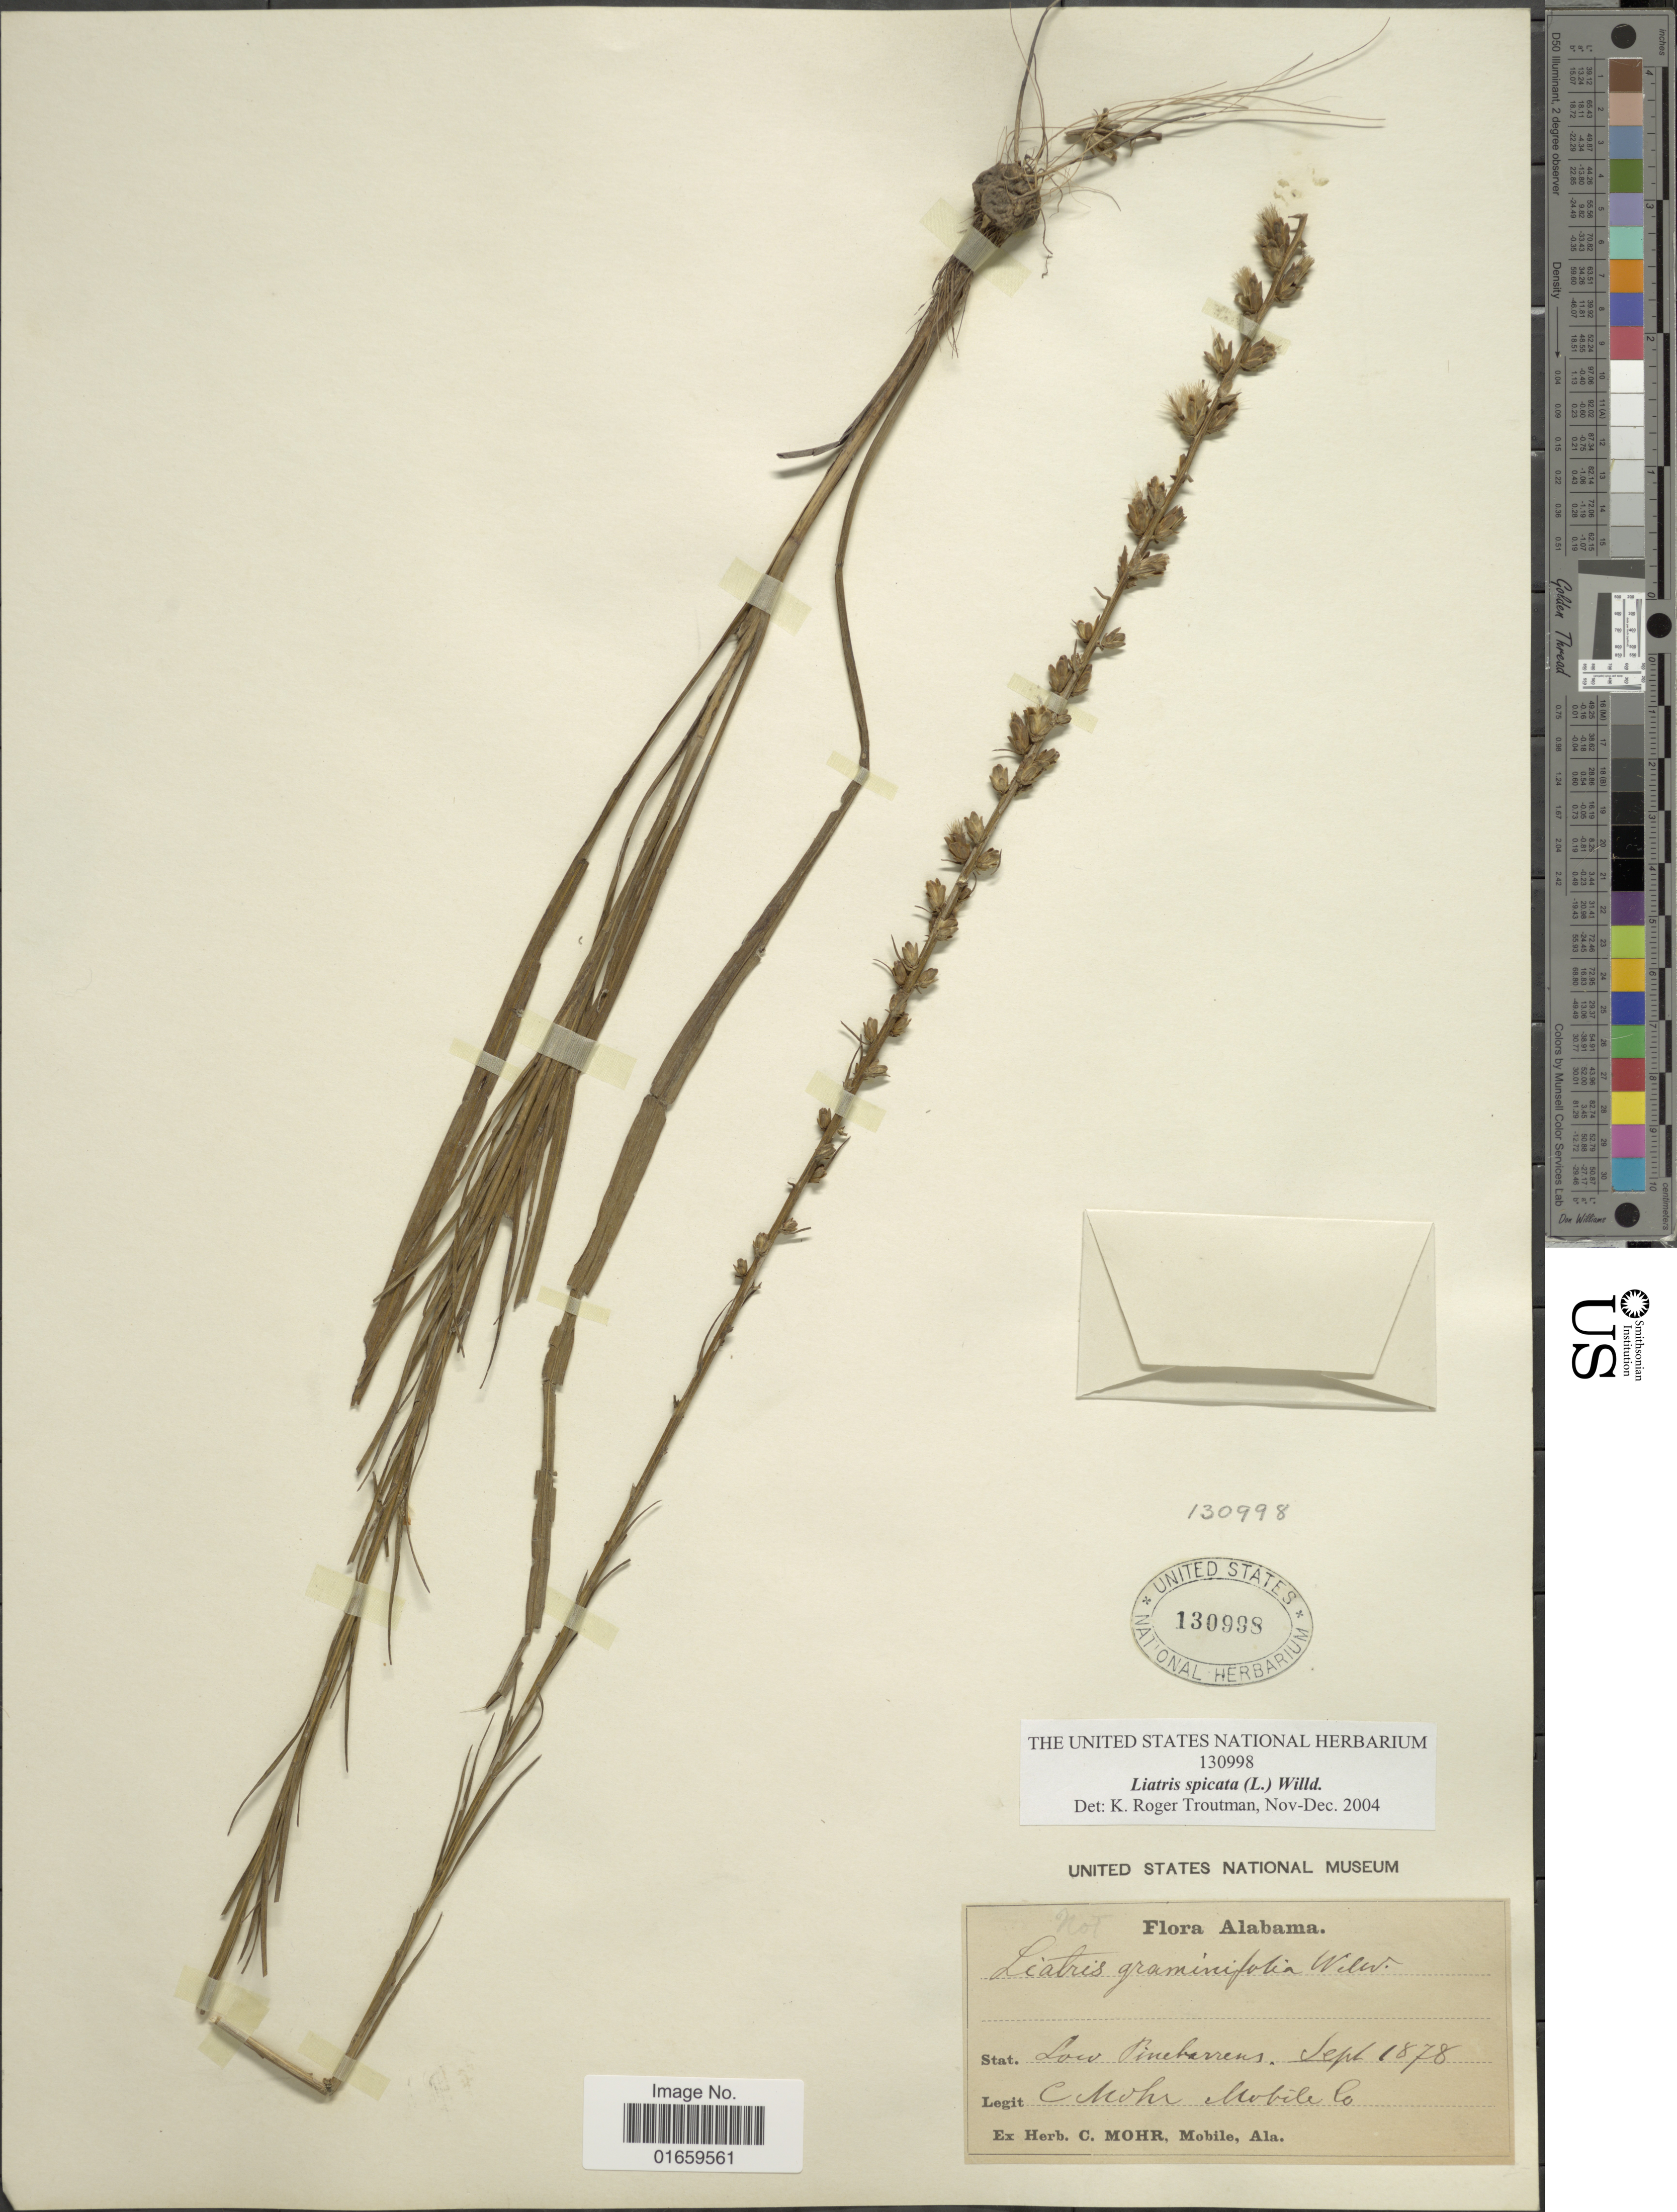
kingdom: Plantae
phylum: Tracheophyta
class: Magnoliopsida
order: Asterales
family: Asteraceae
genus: Liatris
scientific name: Liatris spicata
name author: (L.) Willd.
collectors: C. T. Mohr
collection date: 1878-09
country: United States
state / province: Alabama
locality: Low Pine barrens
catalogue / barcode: US 130998